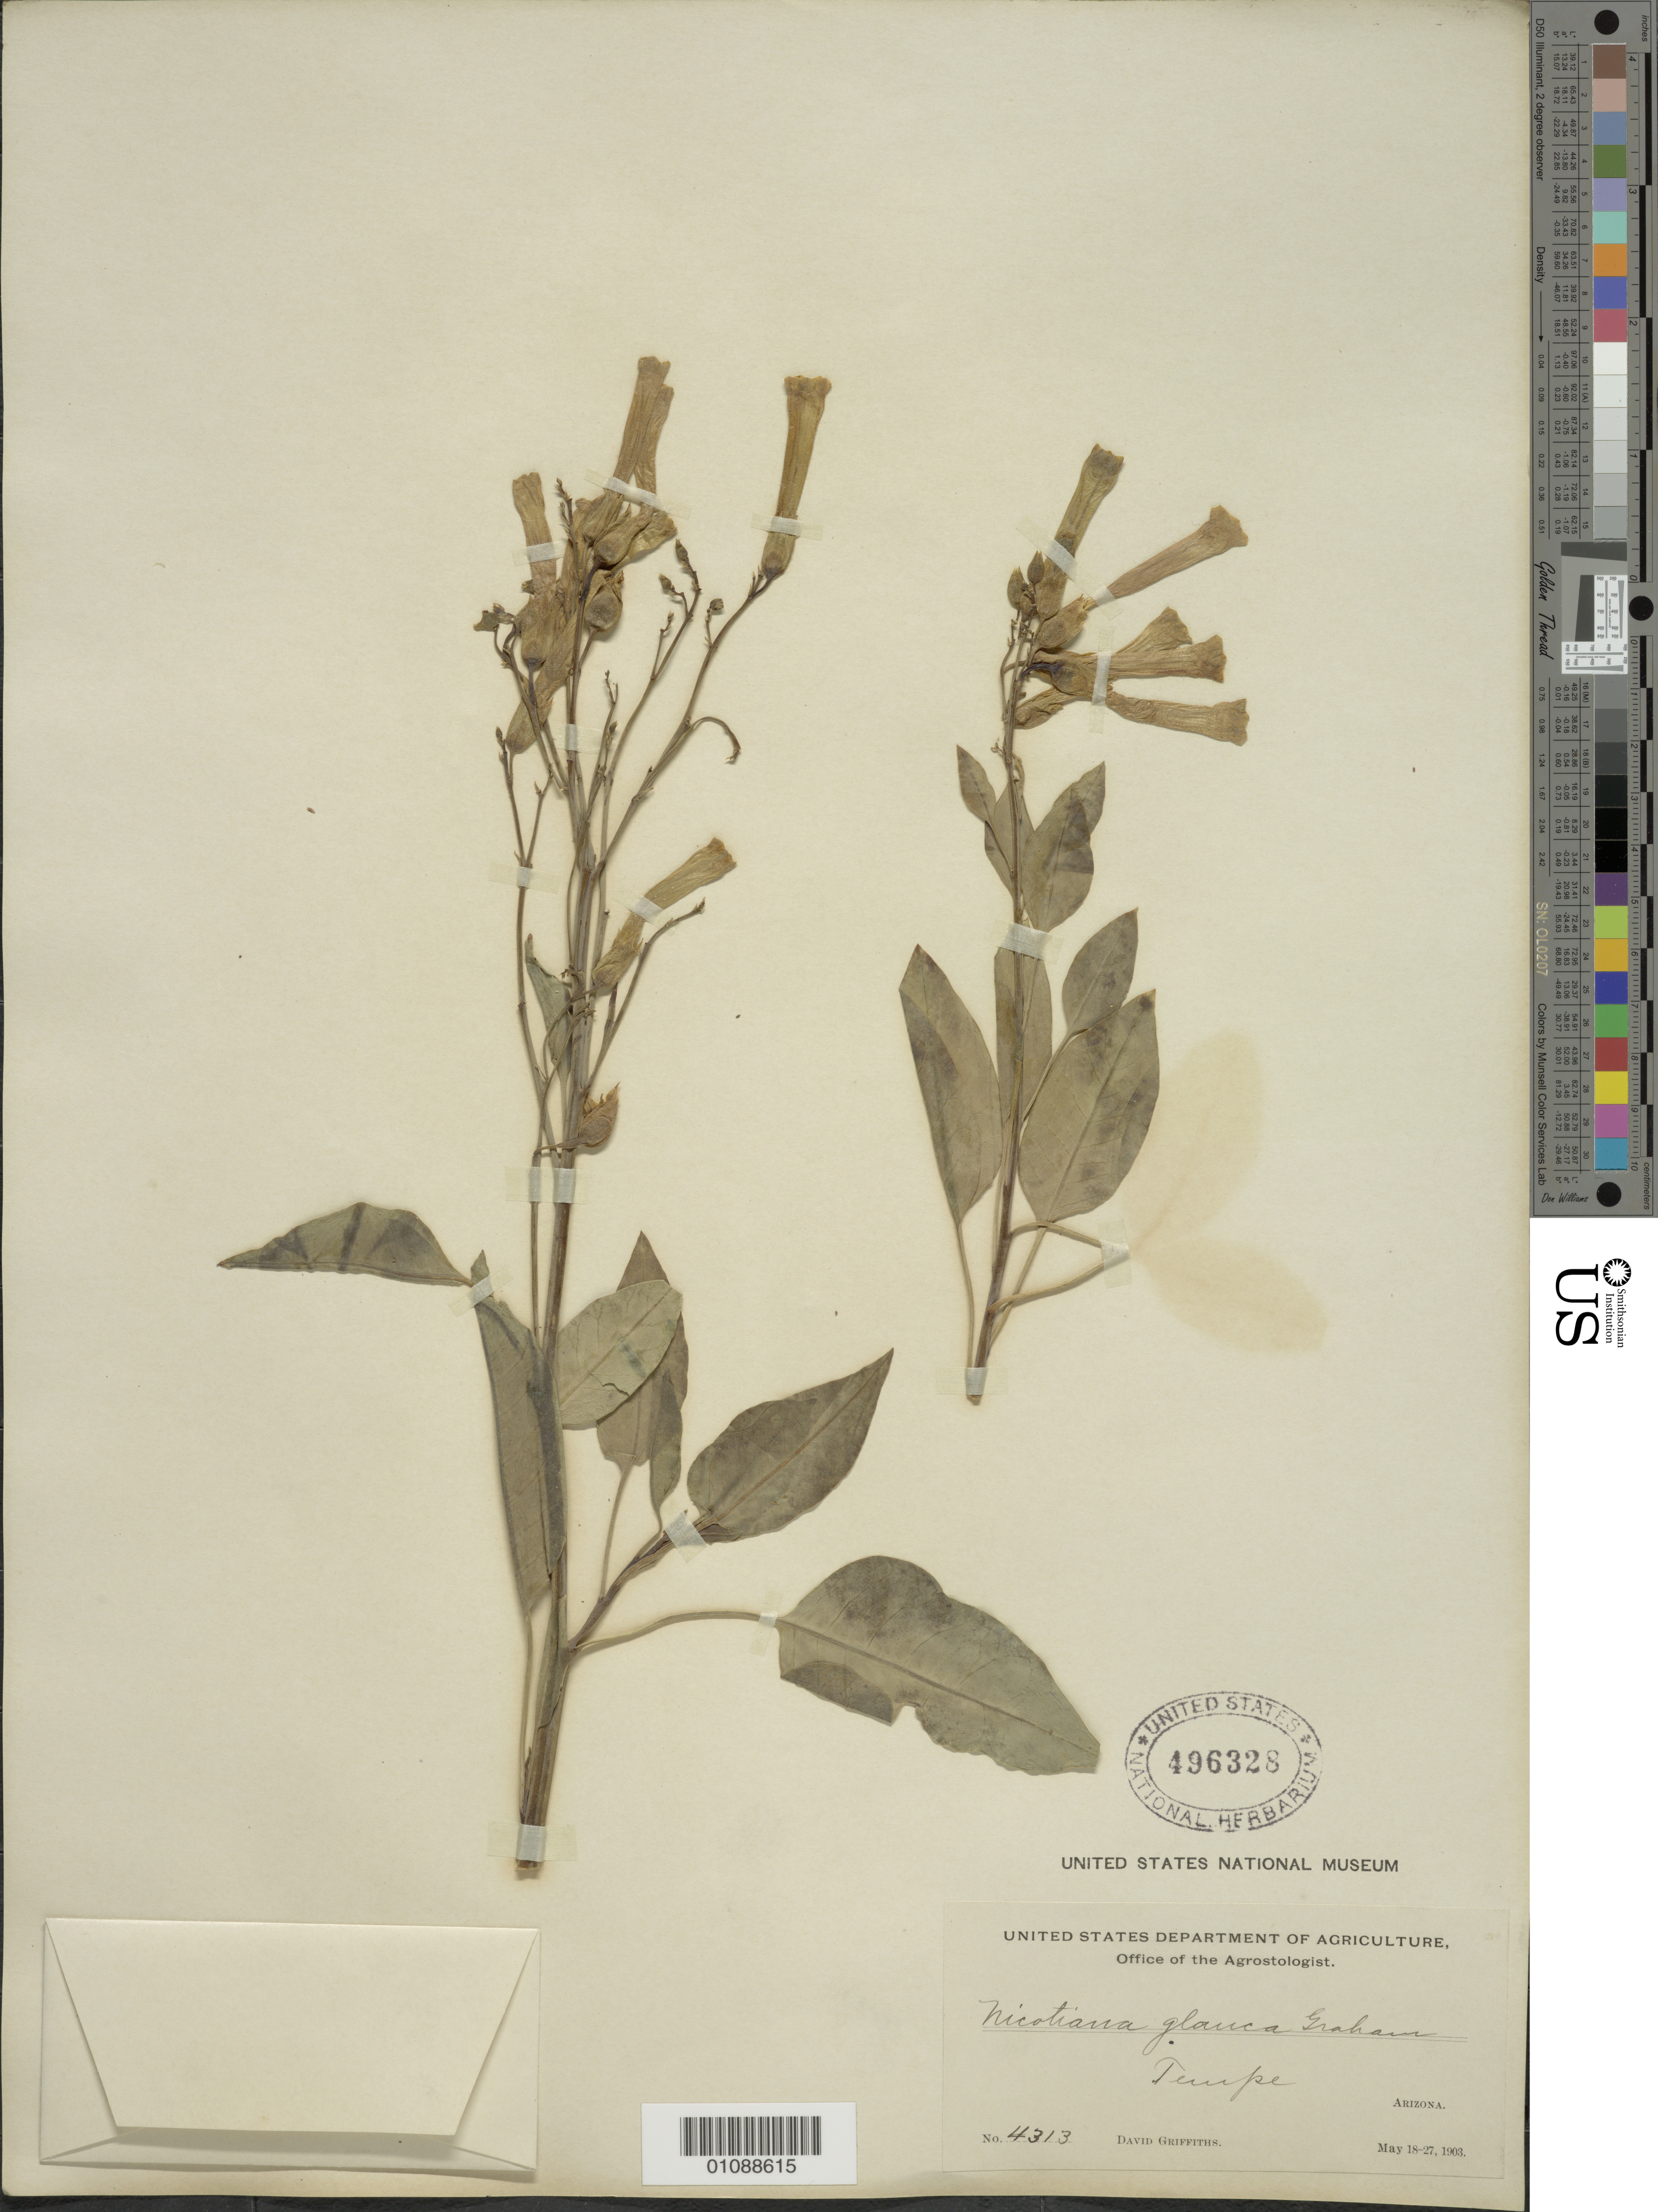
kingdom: Plantae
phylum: Tracheophyta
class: Magnoliopsida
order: Solanales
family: Solanaceae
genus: Nicotiana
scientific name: Nicotiana glauca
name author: Graham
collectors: D. Griffiths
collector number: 4313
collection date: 1903-05-18/1903-05-27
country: United States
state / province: Arizona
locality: Tempe.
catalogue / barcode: US 496328